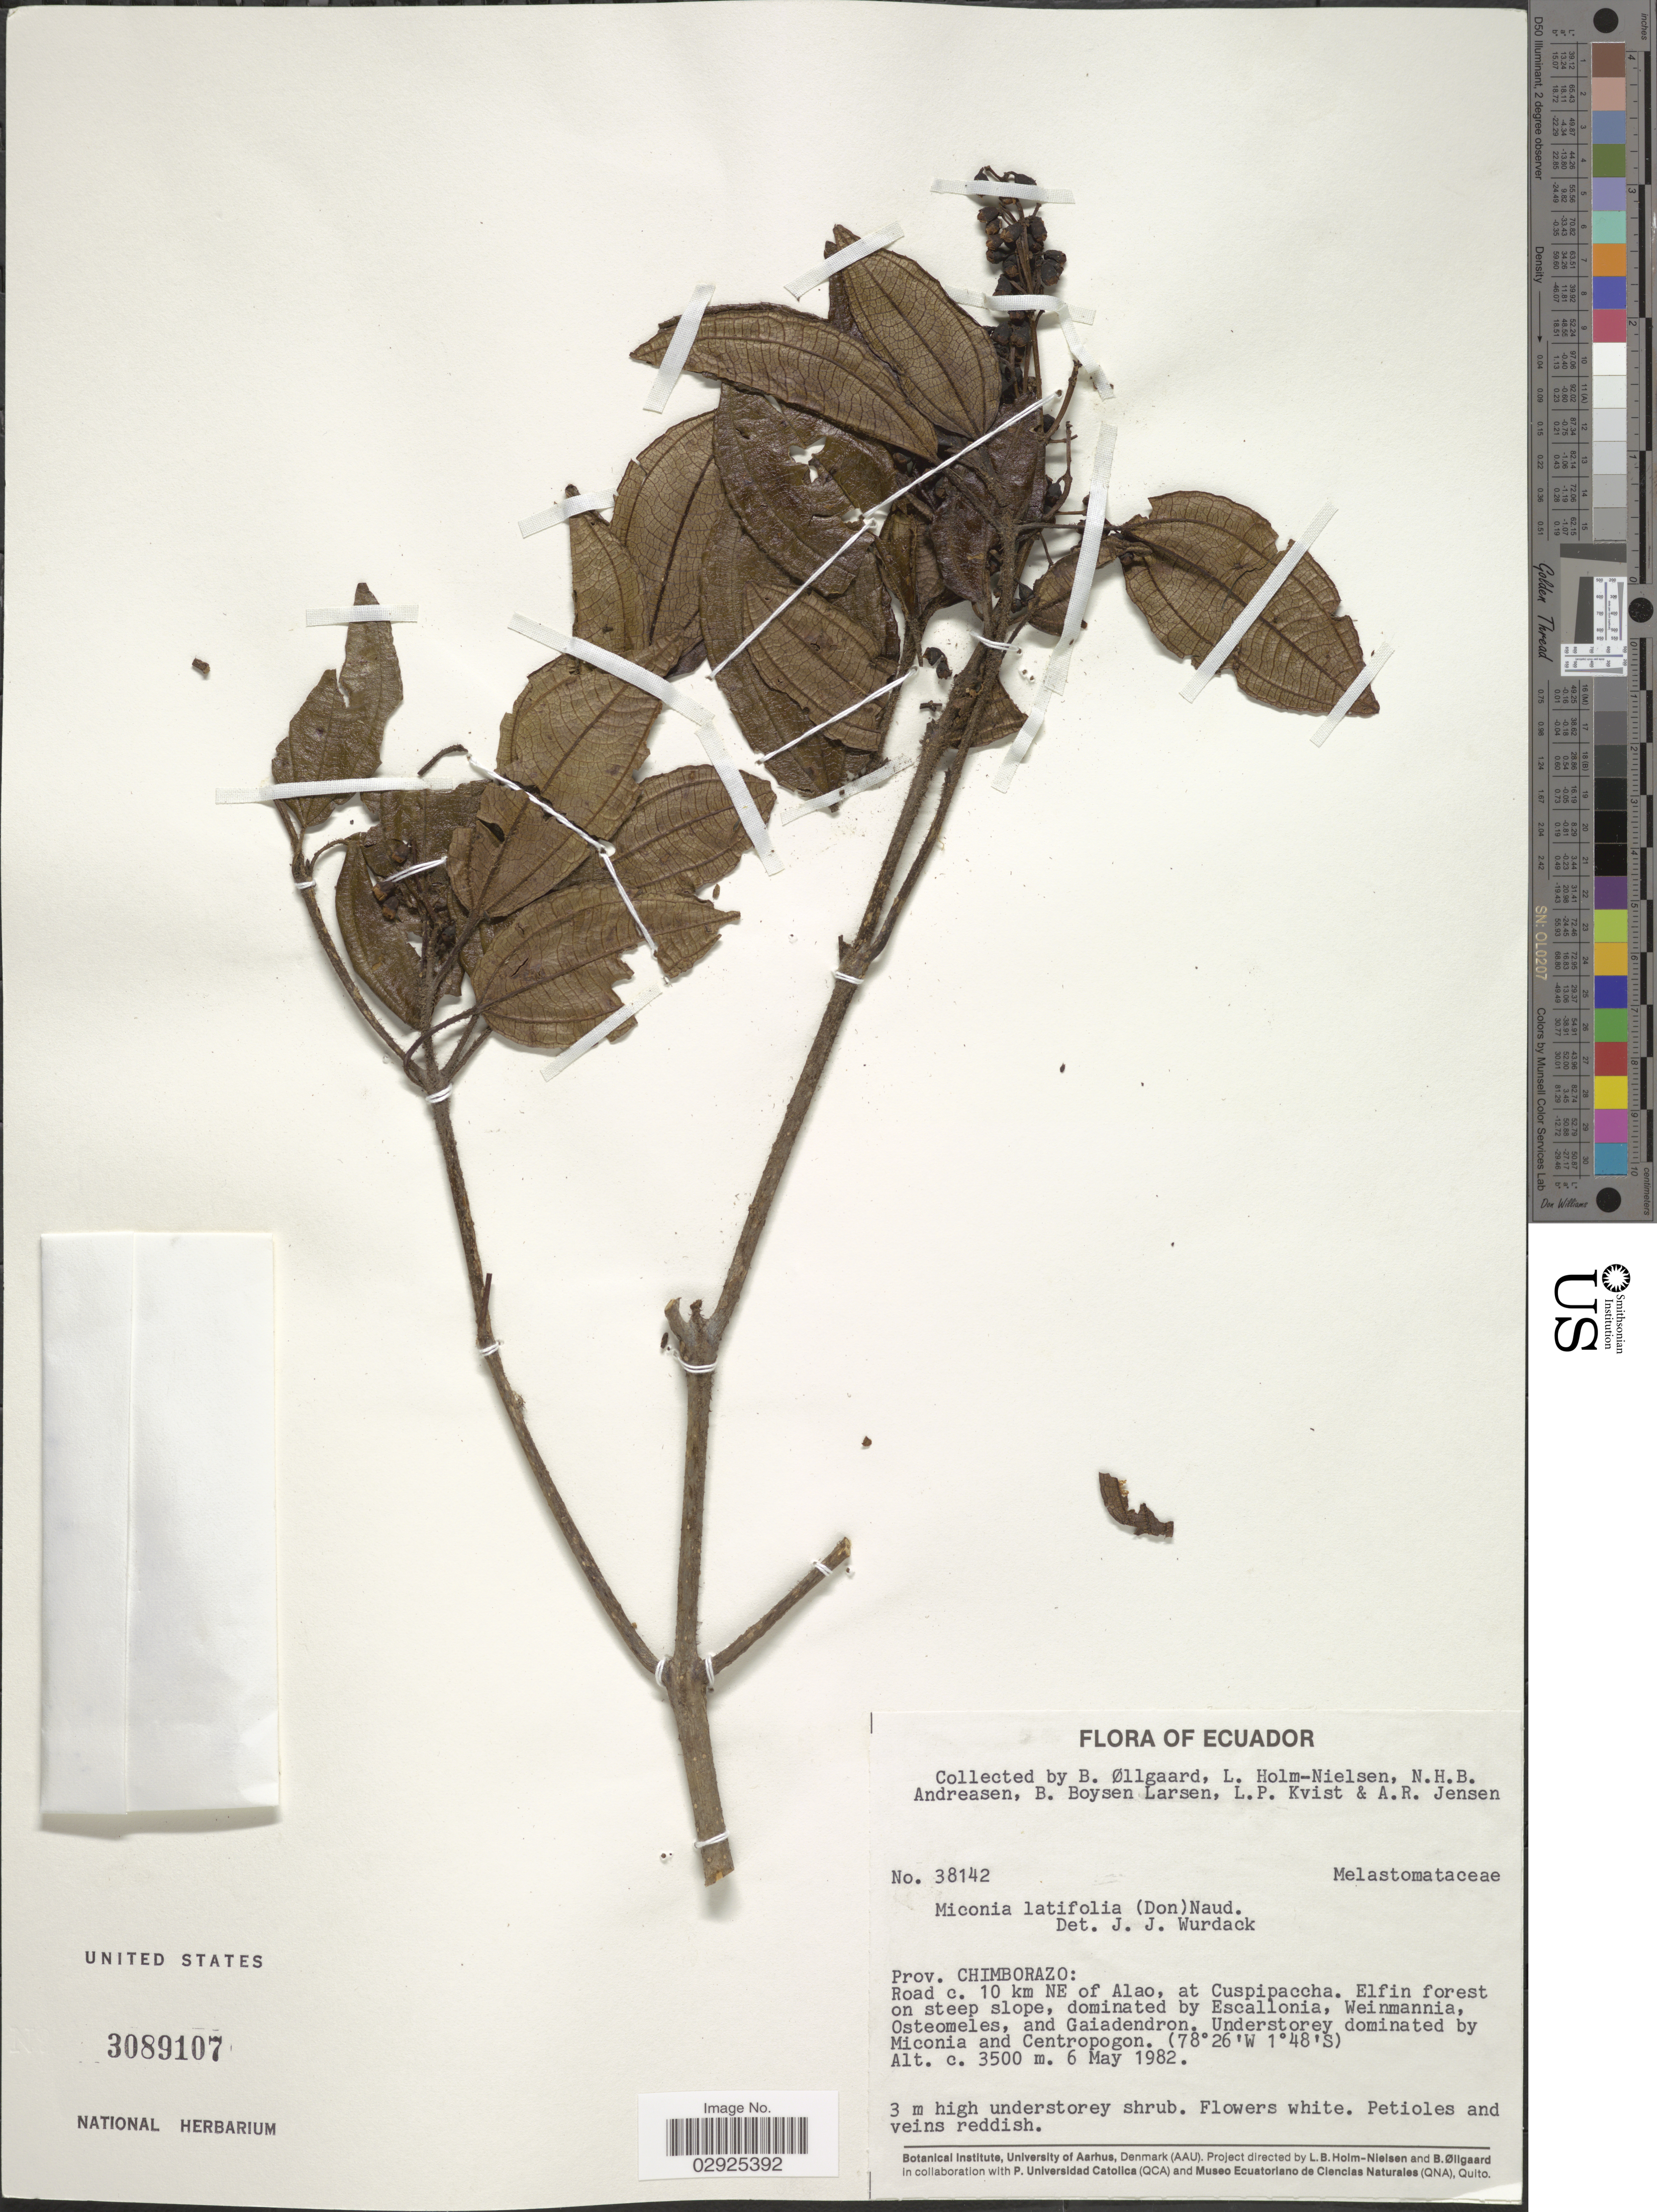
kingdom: Plantae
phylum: Tracheophyta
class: Magnoliopsida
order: Myrtales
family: Melastomataceae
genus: Miconia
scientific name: Miconia latifolia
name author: (D. Don) Naudin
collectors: B. Øllgaard, L. Holm-Nielsen, N. Andreasen, B. Boysen Larsen & et al.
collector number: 38142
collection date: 1982-05-06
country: Ecuador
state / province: Chimborazo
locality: Road c. 10 km NE of Alao, at Cuspipaccha, Elfin forest on steep slope.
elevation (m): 3500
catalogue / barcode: US 3089107